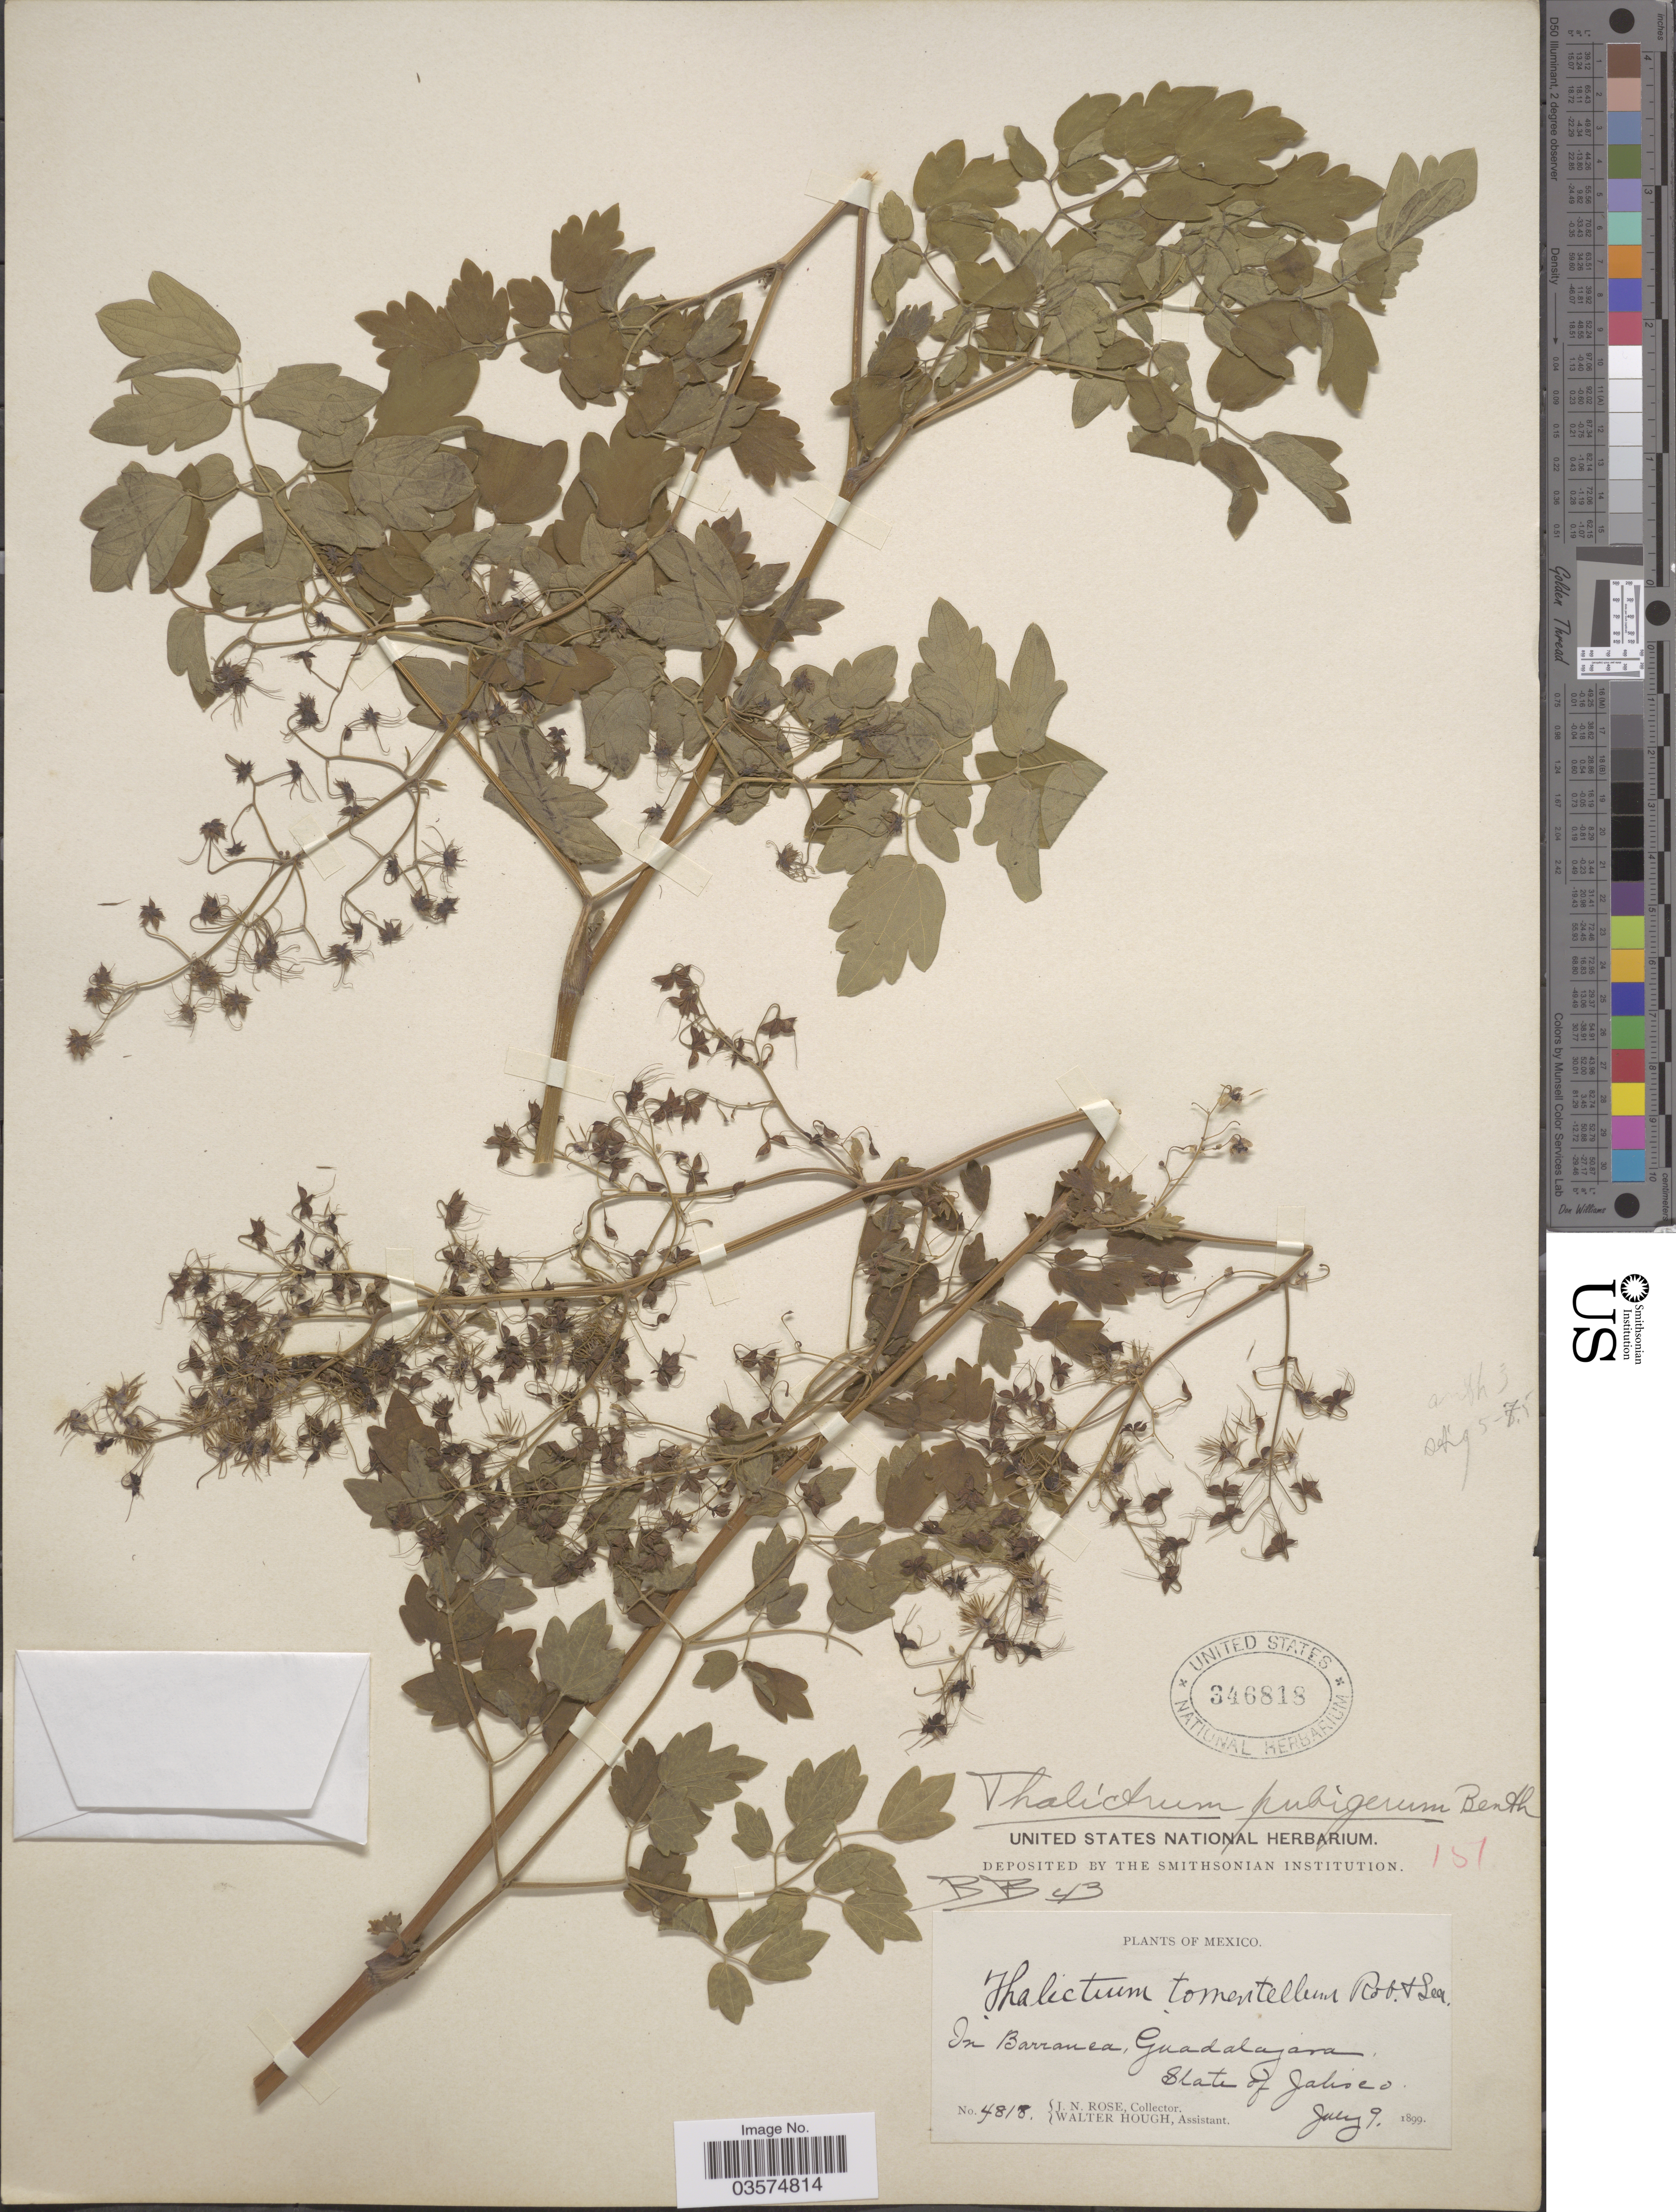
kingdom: Plantae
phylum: Tracheophyta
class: Magnoliopsida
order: Ranunculales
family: Ranunculaceae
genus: Thalictrum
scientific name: Thalictrum pubigerum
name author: Benth.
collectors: J. N. Rose & W. Hough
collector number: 4818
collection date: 1899-07-09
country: Mexico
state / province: Jalisco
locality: In Barranca, Guadalajara.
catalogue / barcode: US 346818